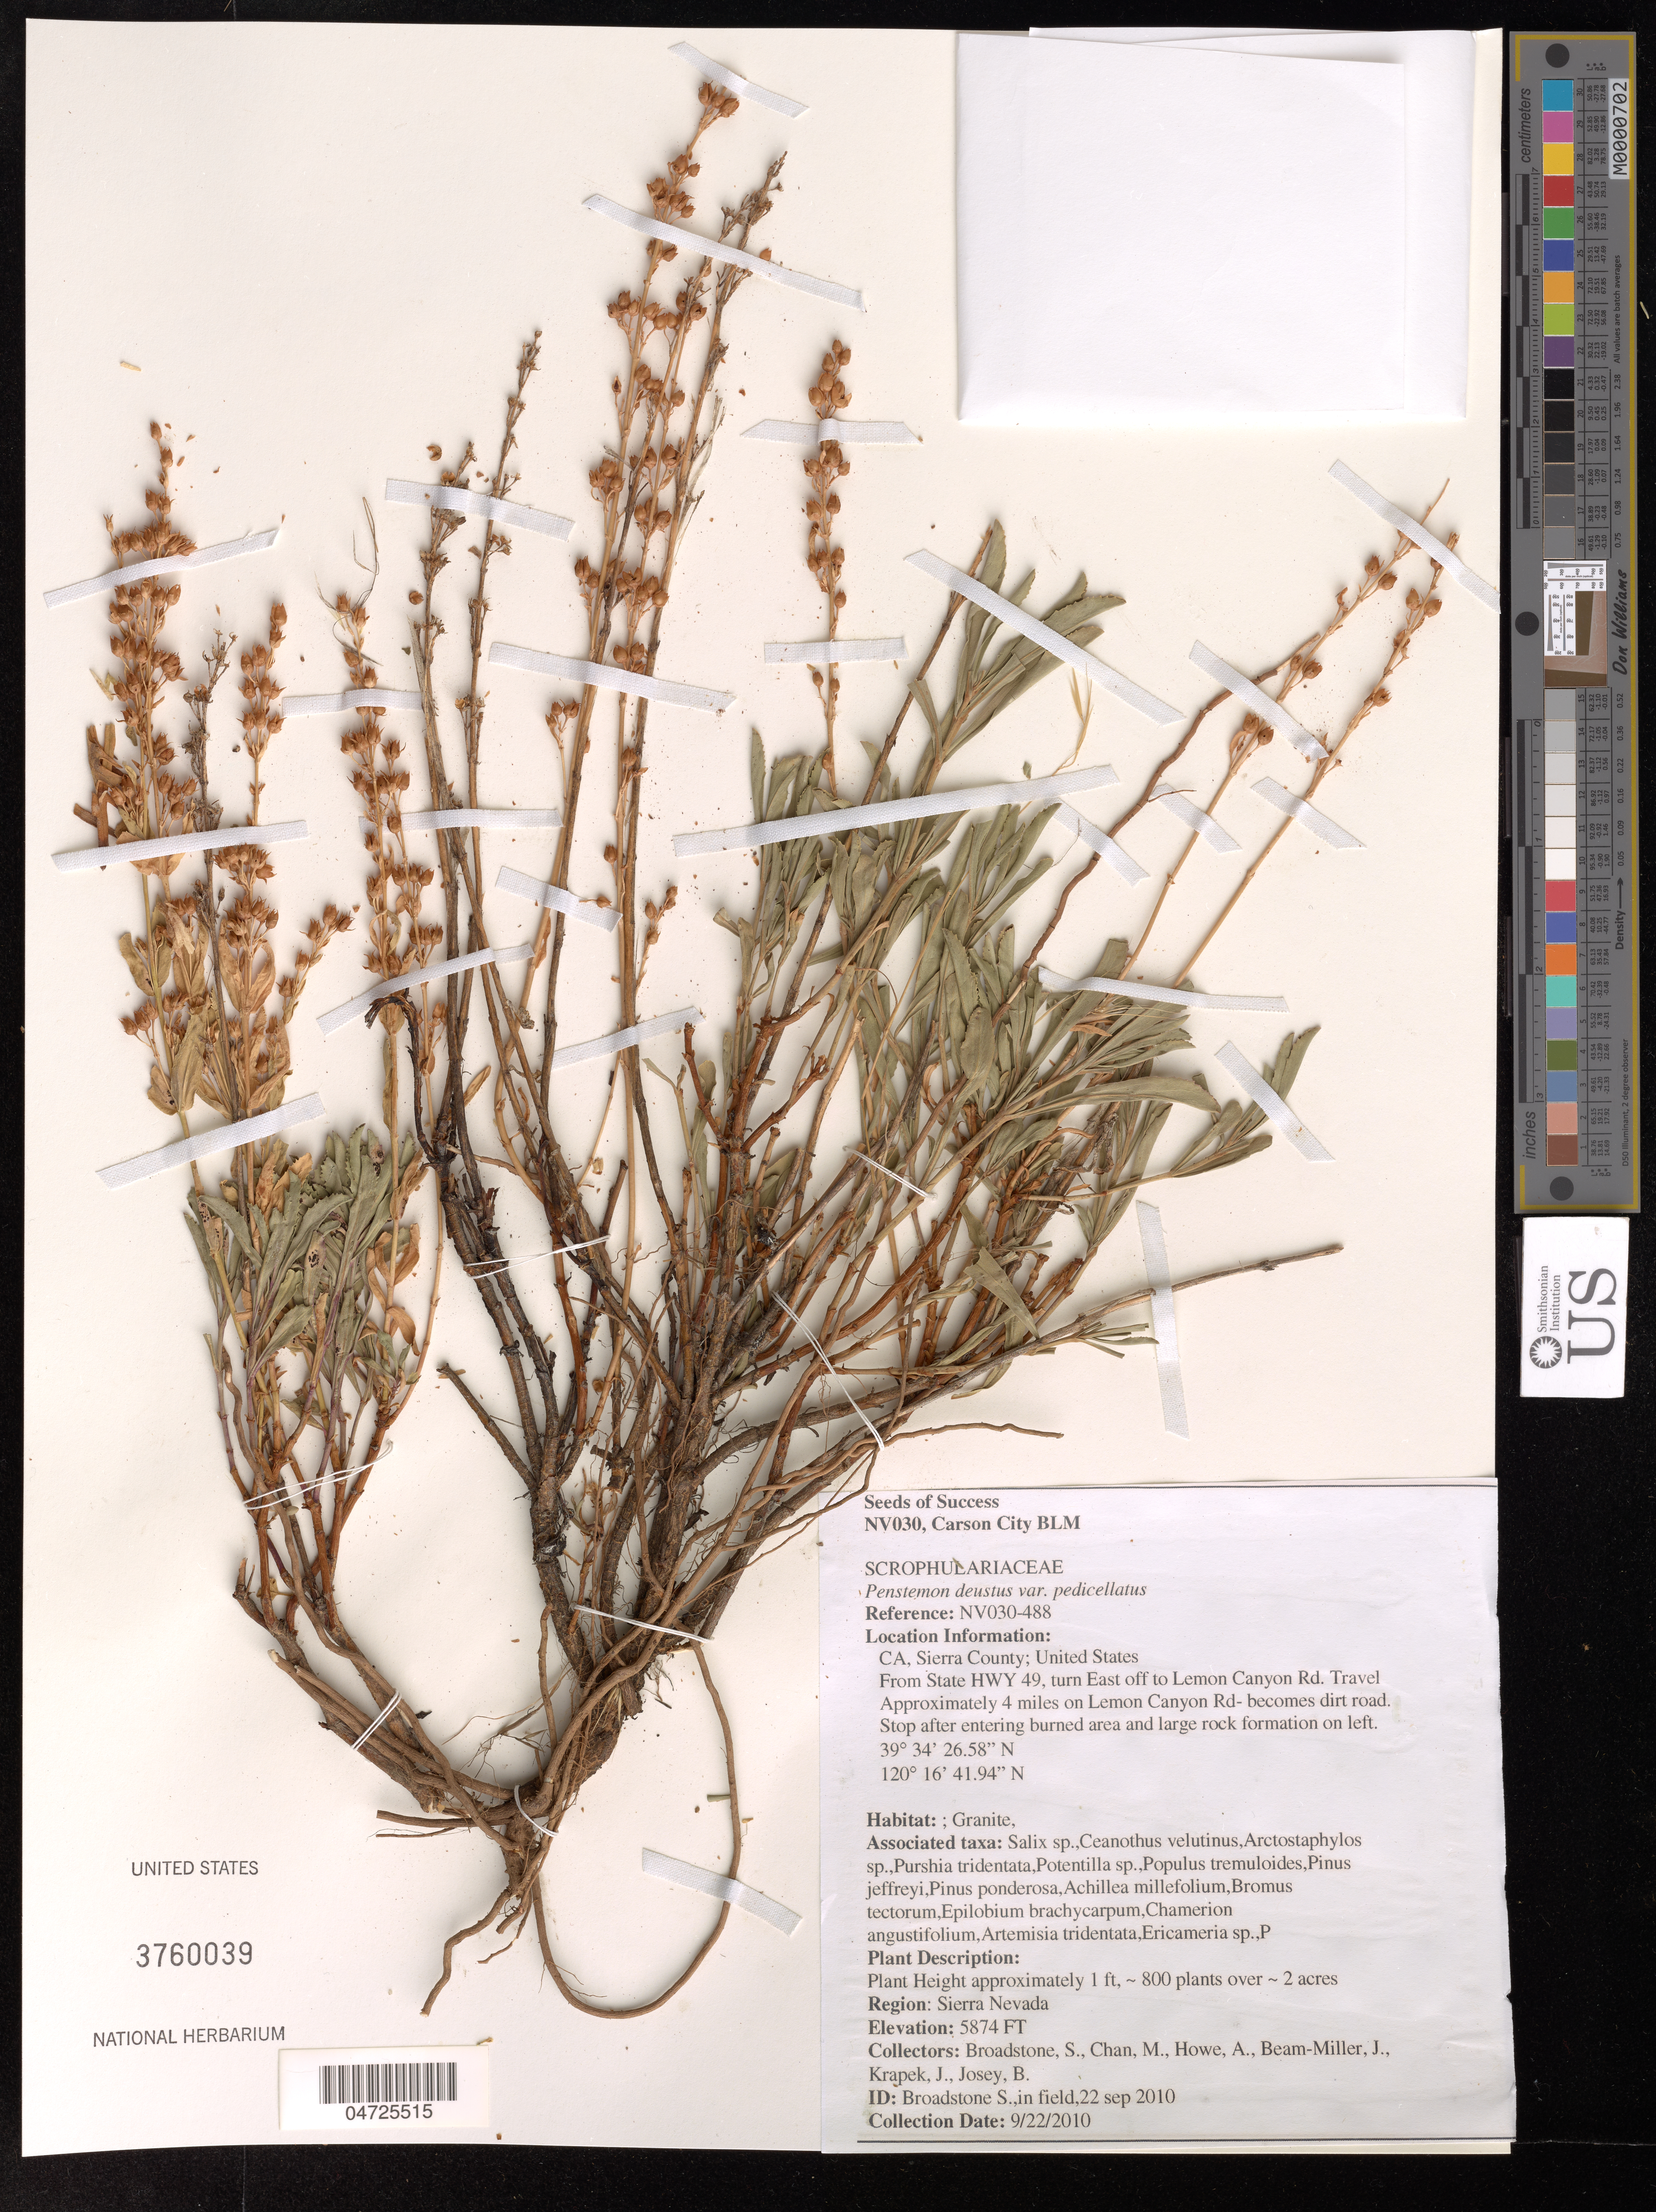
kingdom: Plantae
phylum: Tracheophyta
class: Magnoliopsida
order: Lamiales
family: Plantaginaceae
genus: Penstemon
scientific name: Penstemon deustus var. pedicellatus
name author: M.E. Jones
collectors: S. Broadstone, M. Chan, A. Howe, J. Beam-Miller & et al.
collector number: NV030-488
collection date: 2010-09-22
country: United States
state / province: California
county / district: Sierra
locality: Sierra County. From State HWY 49, turn East off to Lemon Canyon Rd. Travel Approximately 4 miles on Lemon Canyon Rd - becomes dirt road. Region: Sierra Nevada.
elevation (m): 1790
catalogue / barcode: US 3760039